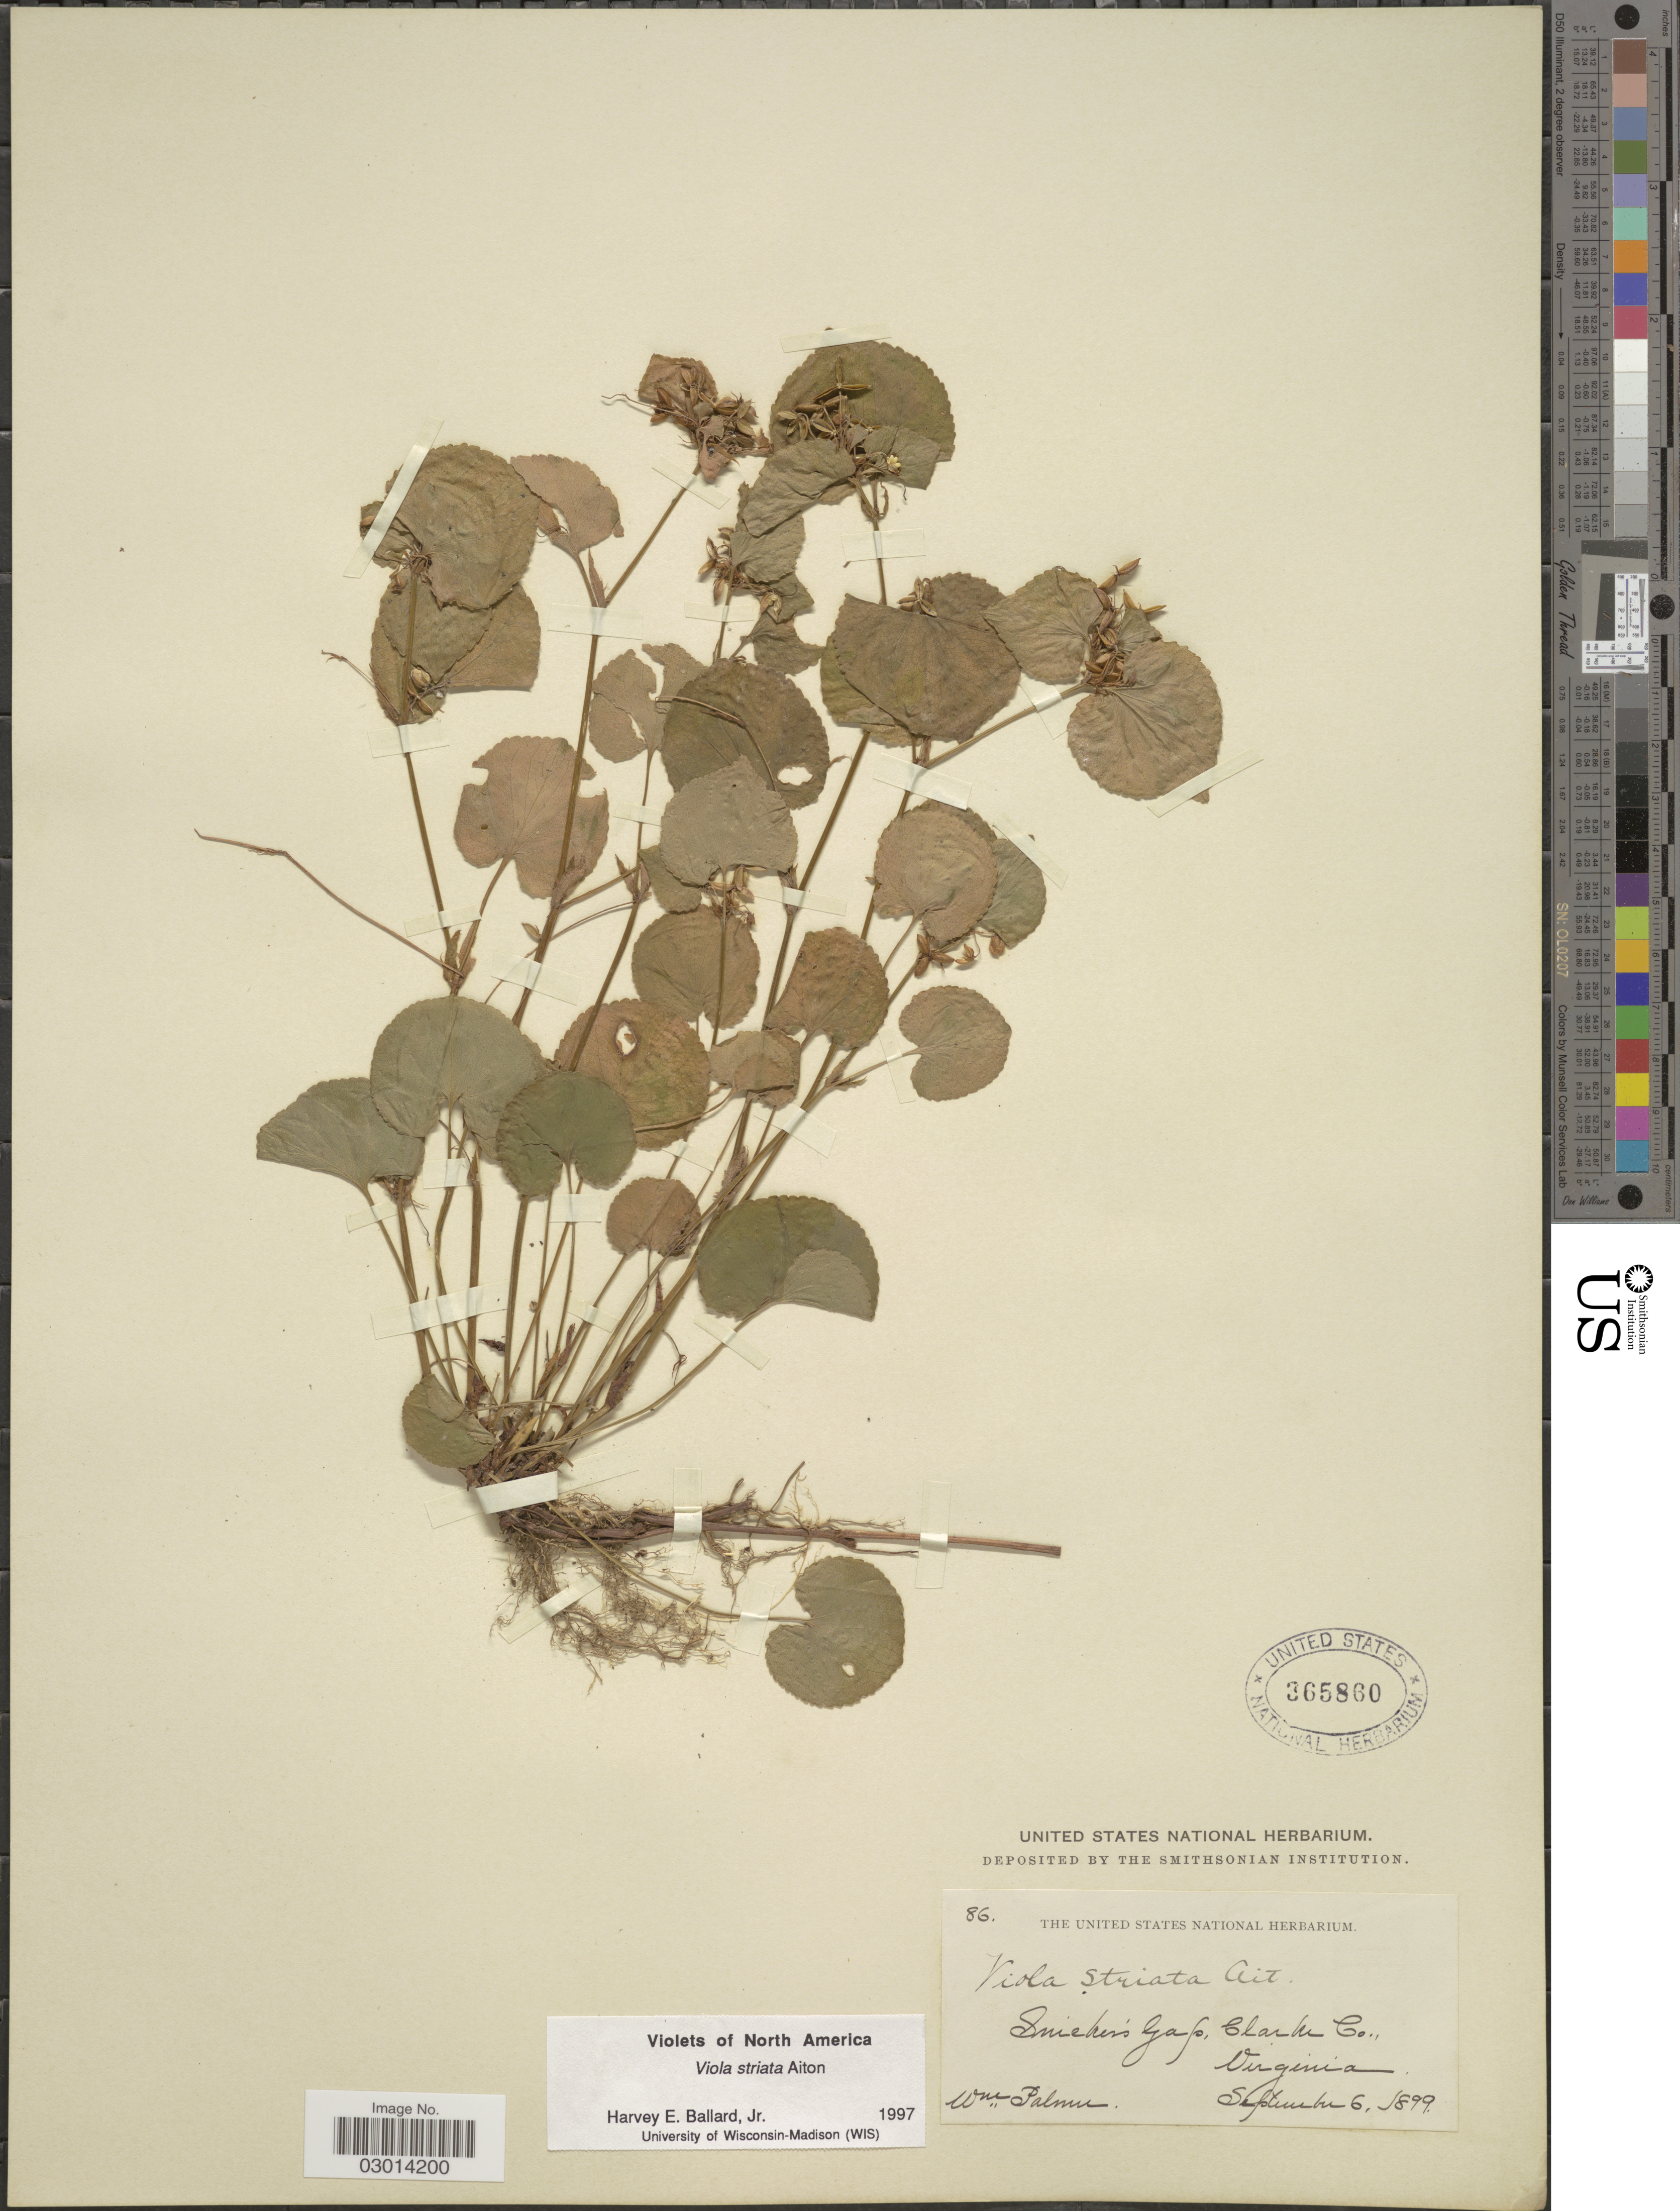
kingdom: Plantae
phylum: Tracheophyta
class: Magnoliopsida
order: Malpighiales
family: Violaceae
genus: Viola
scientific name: Viola rostrata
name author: Pursh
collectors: W. Palmer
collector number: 86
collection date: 1899-09-06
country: United States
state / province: Virginia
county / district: Clarke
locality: Snicker's Gap, Clarke Co.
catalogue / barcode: US 365860